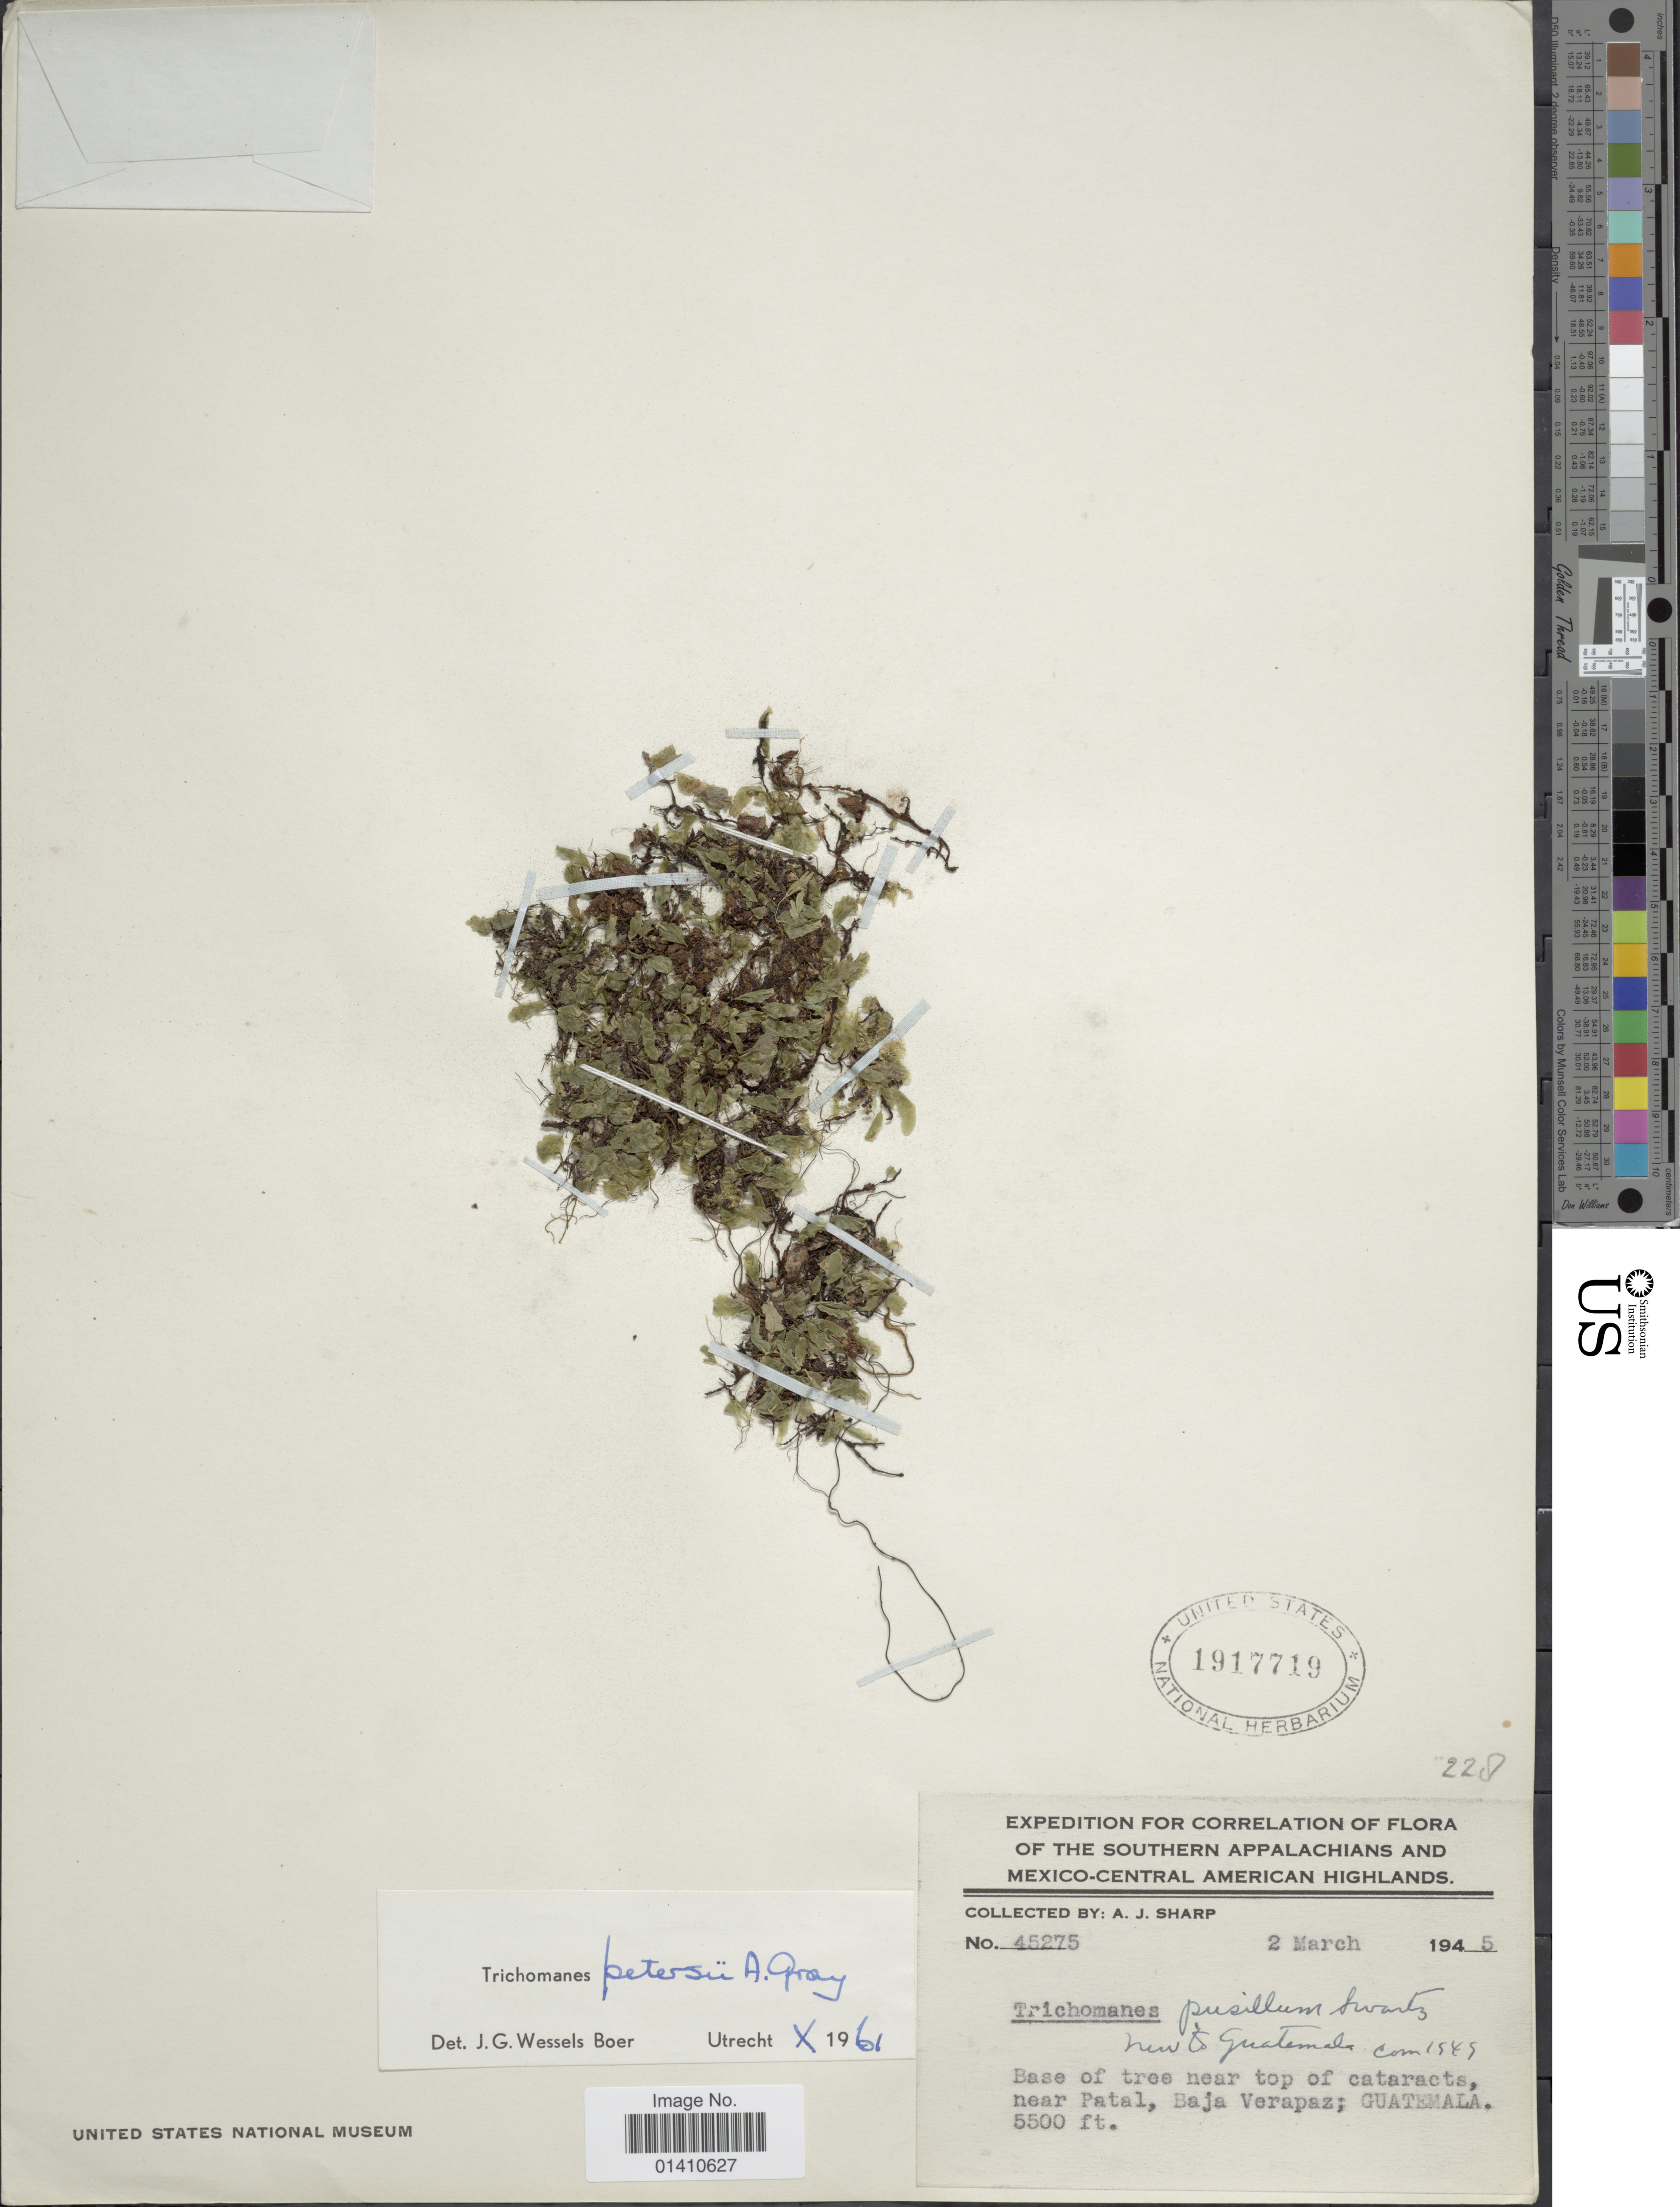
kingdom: Plantae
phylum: Tracheophyta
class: Polypodiopsida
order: Hymenophyllales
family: Hymenophyllaceae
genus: Didymoglossum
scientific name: Didymoglossum petersii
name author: (A. Gray) Copel.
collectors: A. J. Sharp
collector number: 45275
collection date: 1945-03-02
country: Guatemala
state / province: Baja Verapaz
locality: Base of tree near top of Cataracts, near Patal. southern Appalachians and Mexico-Central American highlands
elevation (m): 1676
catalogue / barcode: US 1917719